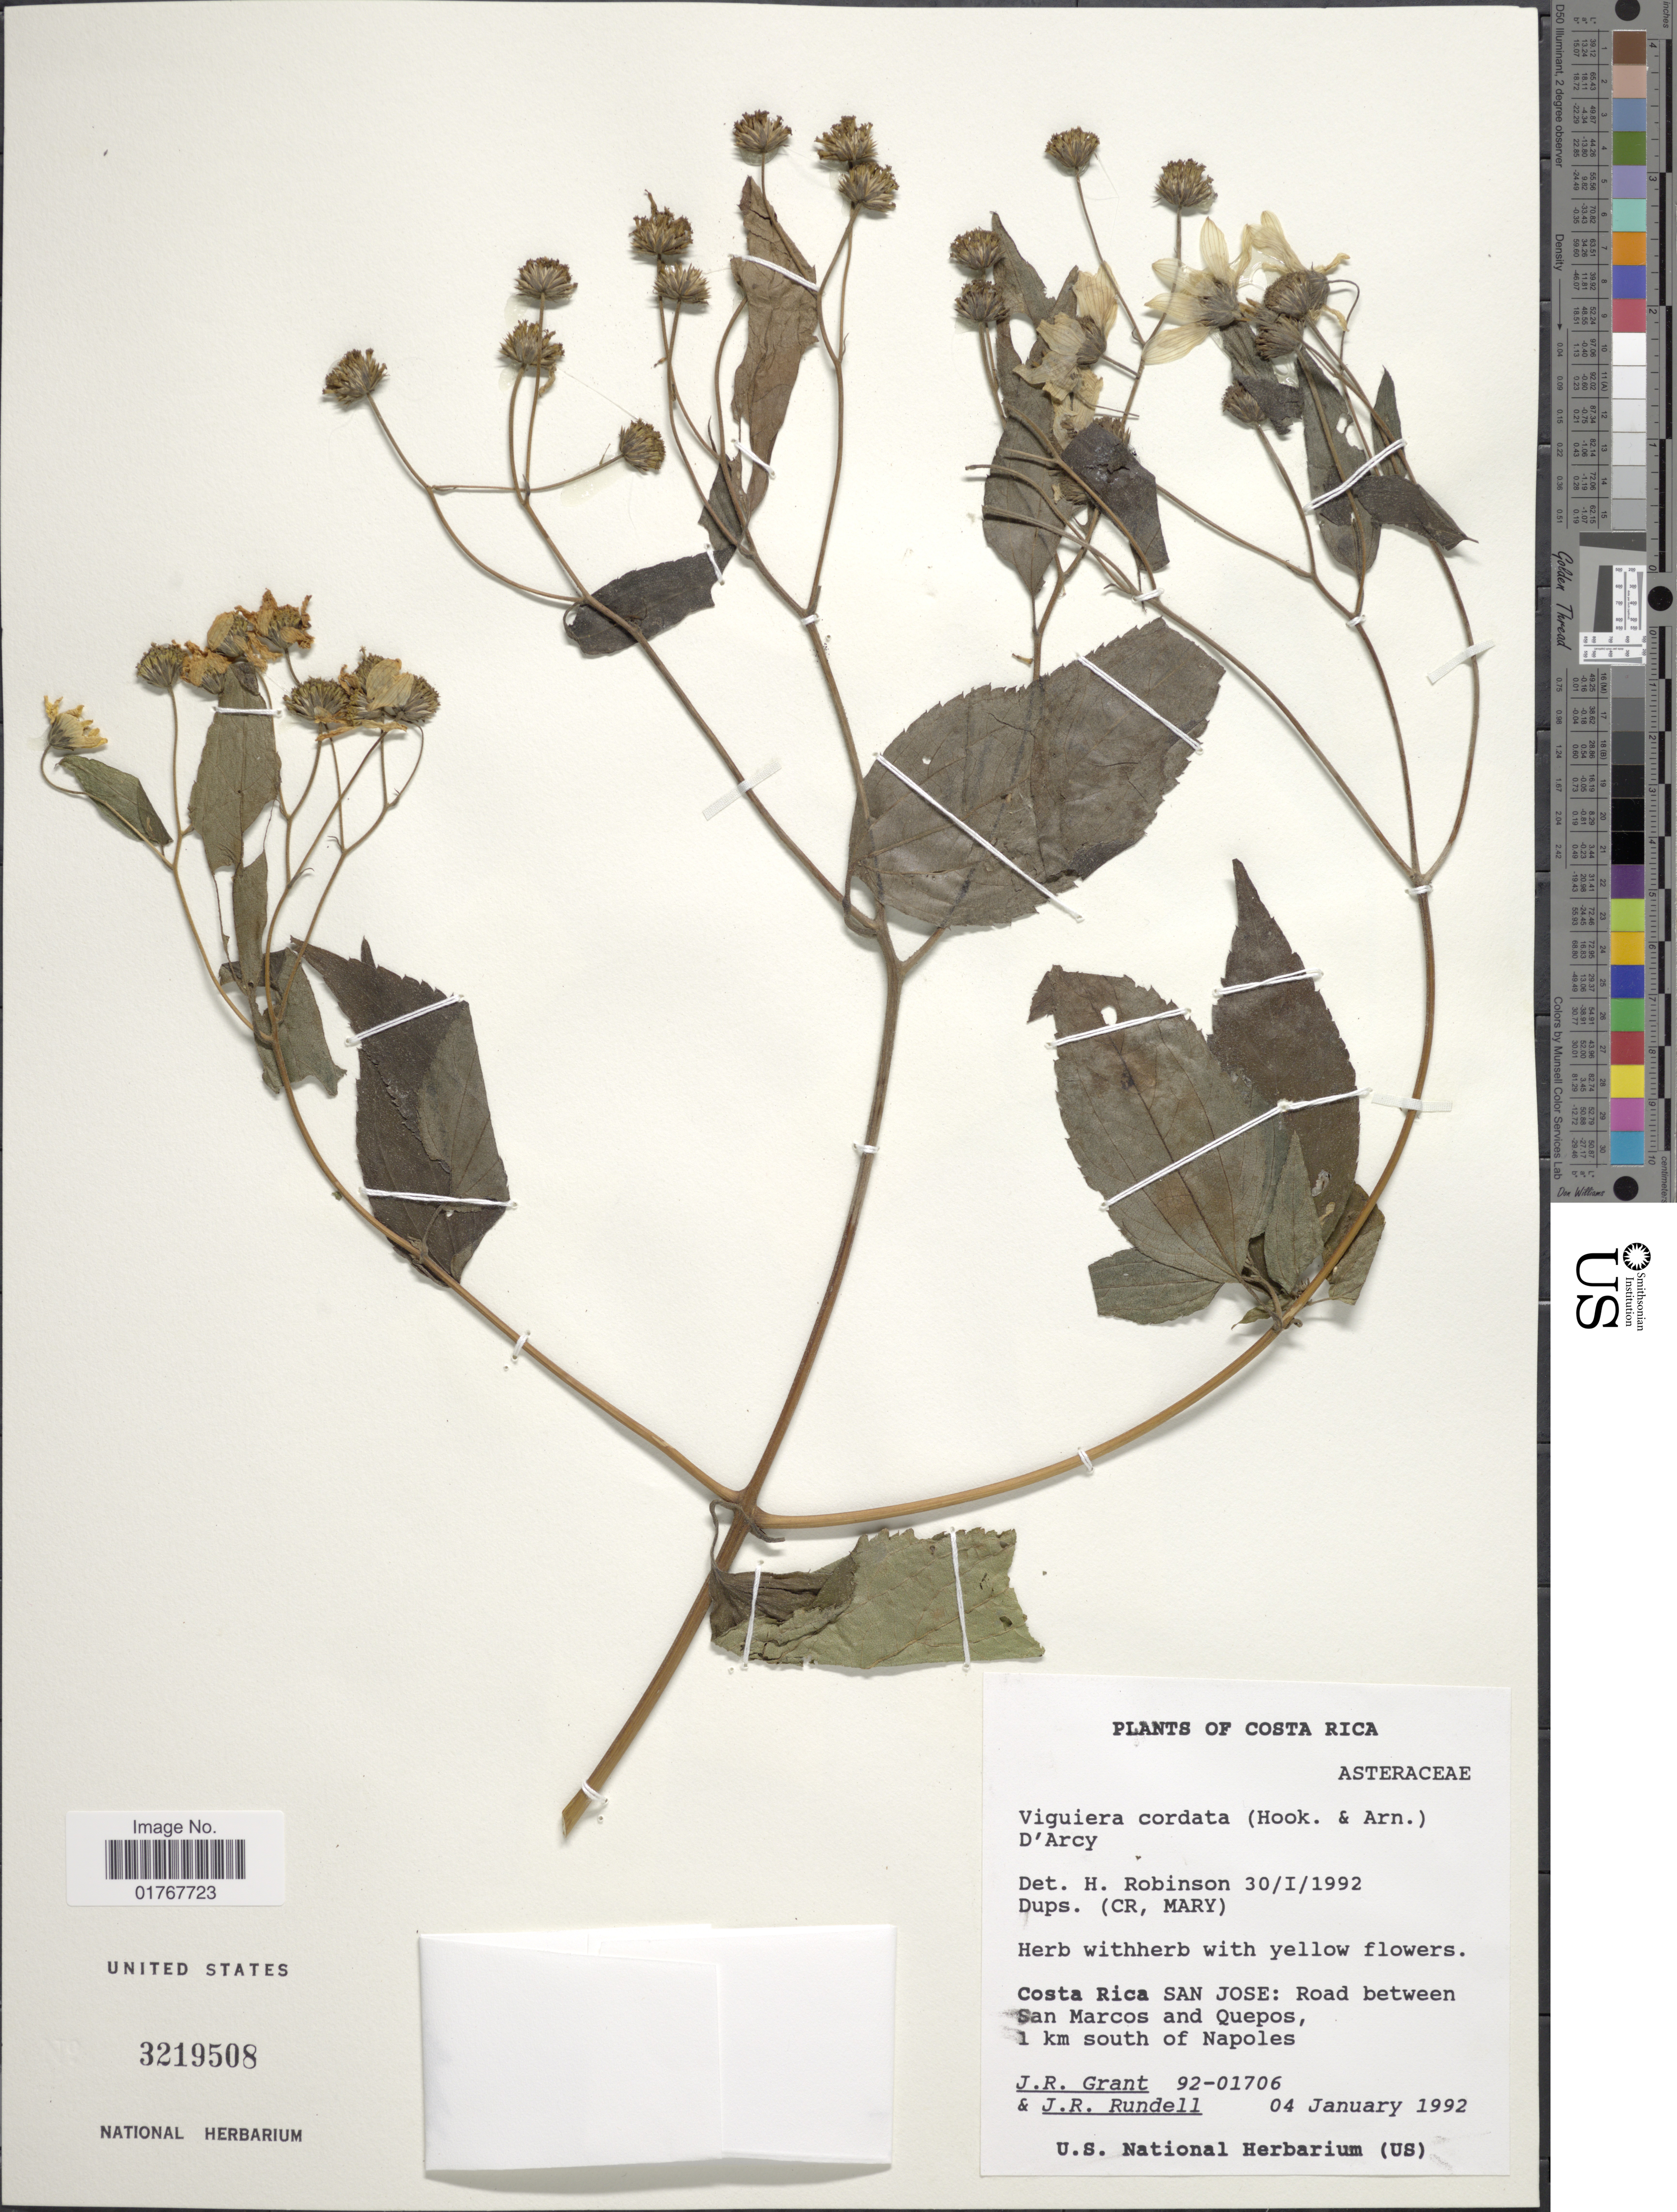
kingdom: Plantae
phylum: Tracheophyta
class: Magnoliopsida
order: Asterales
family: Asteraceae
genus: Viguiera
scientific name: Viguiera cordata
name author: (Hook. & Arn.) D'Arcy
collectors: J. Grant & J. R. Rundell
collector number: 92-01706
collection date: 1992-01-04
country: Costa Rica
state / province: San José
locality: Road between San Marcos and Quepos, 1 km south of Napoles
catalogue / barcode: US 3219508